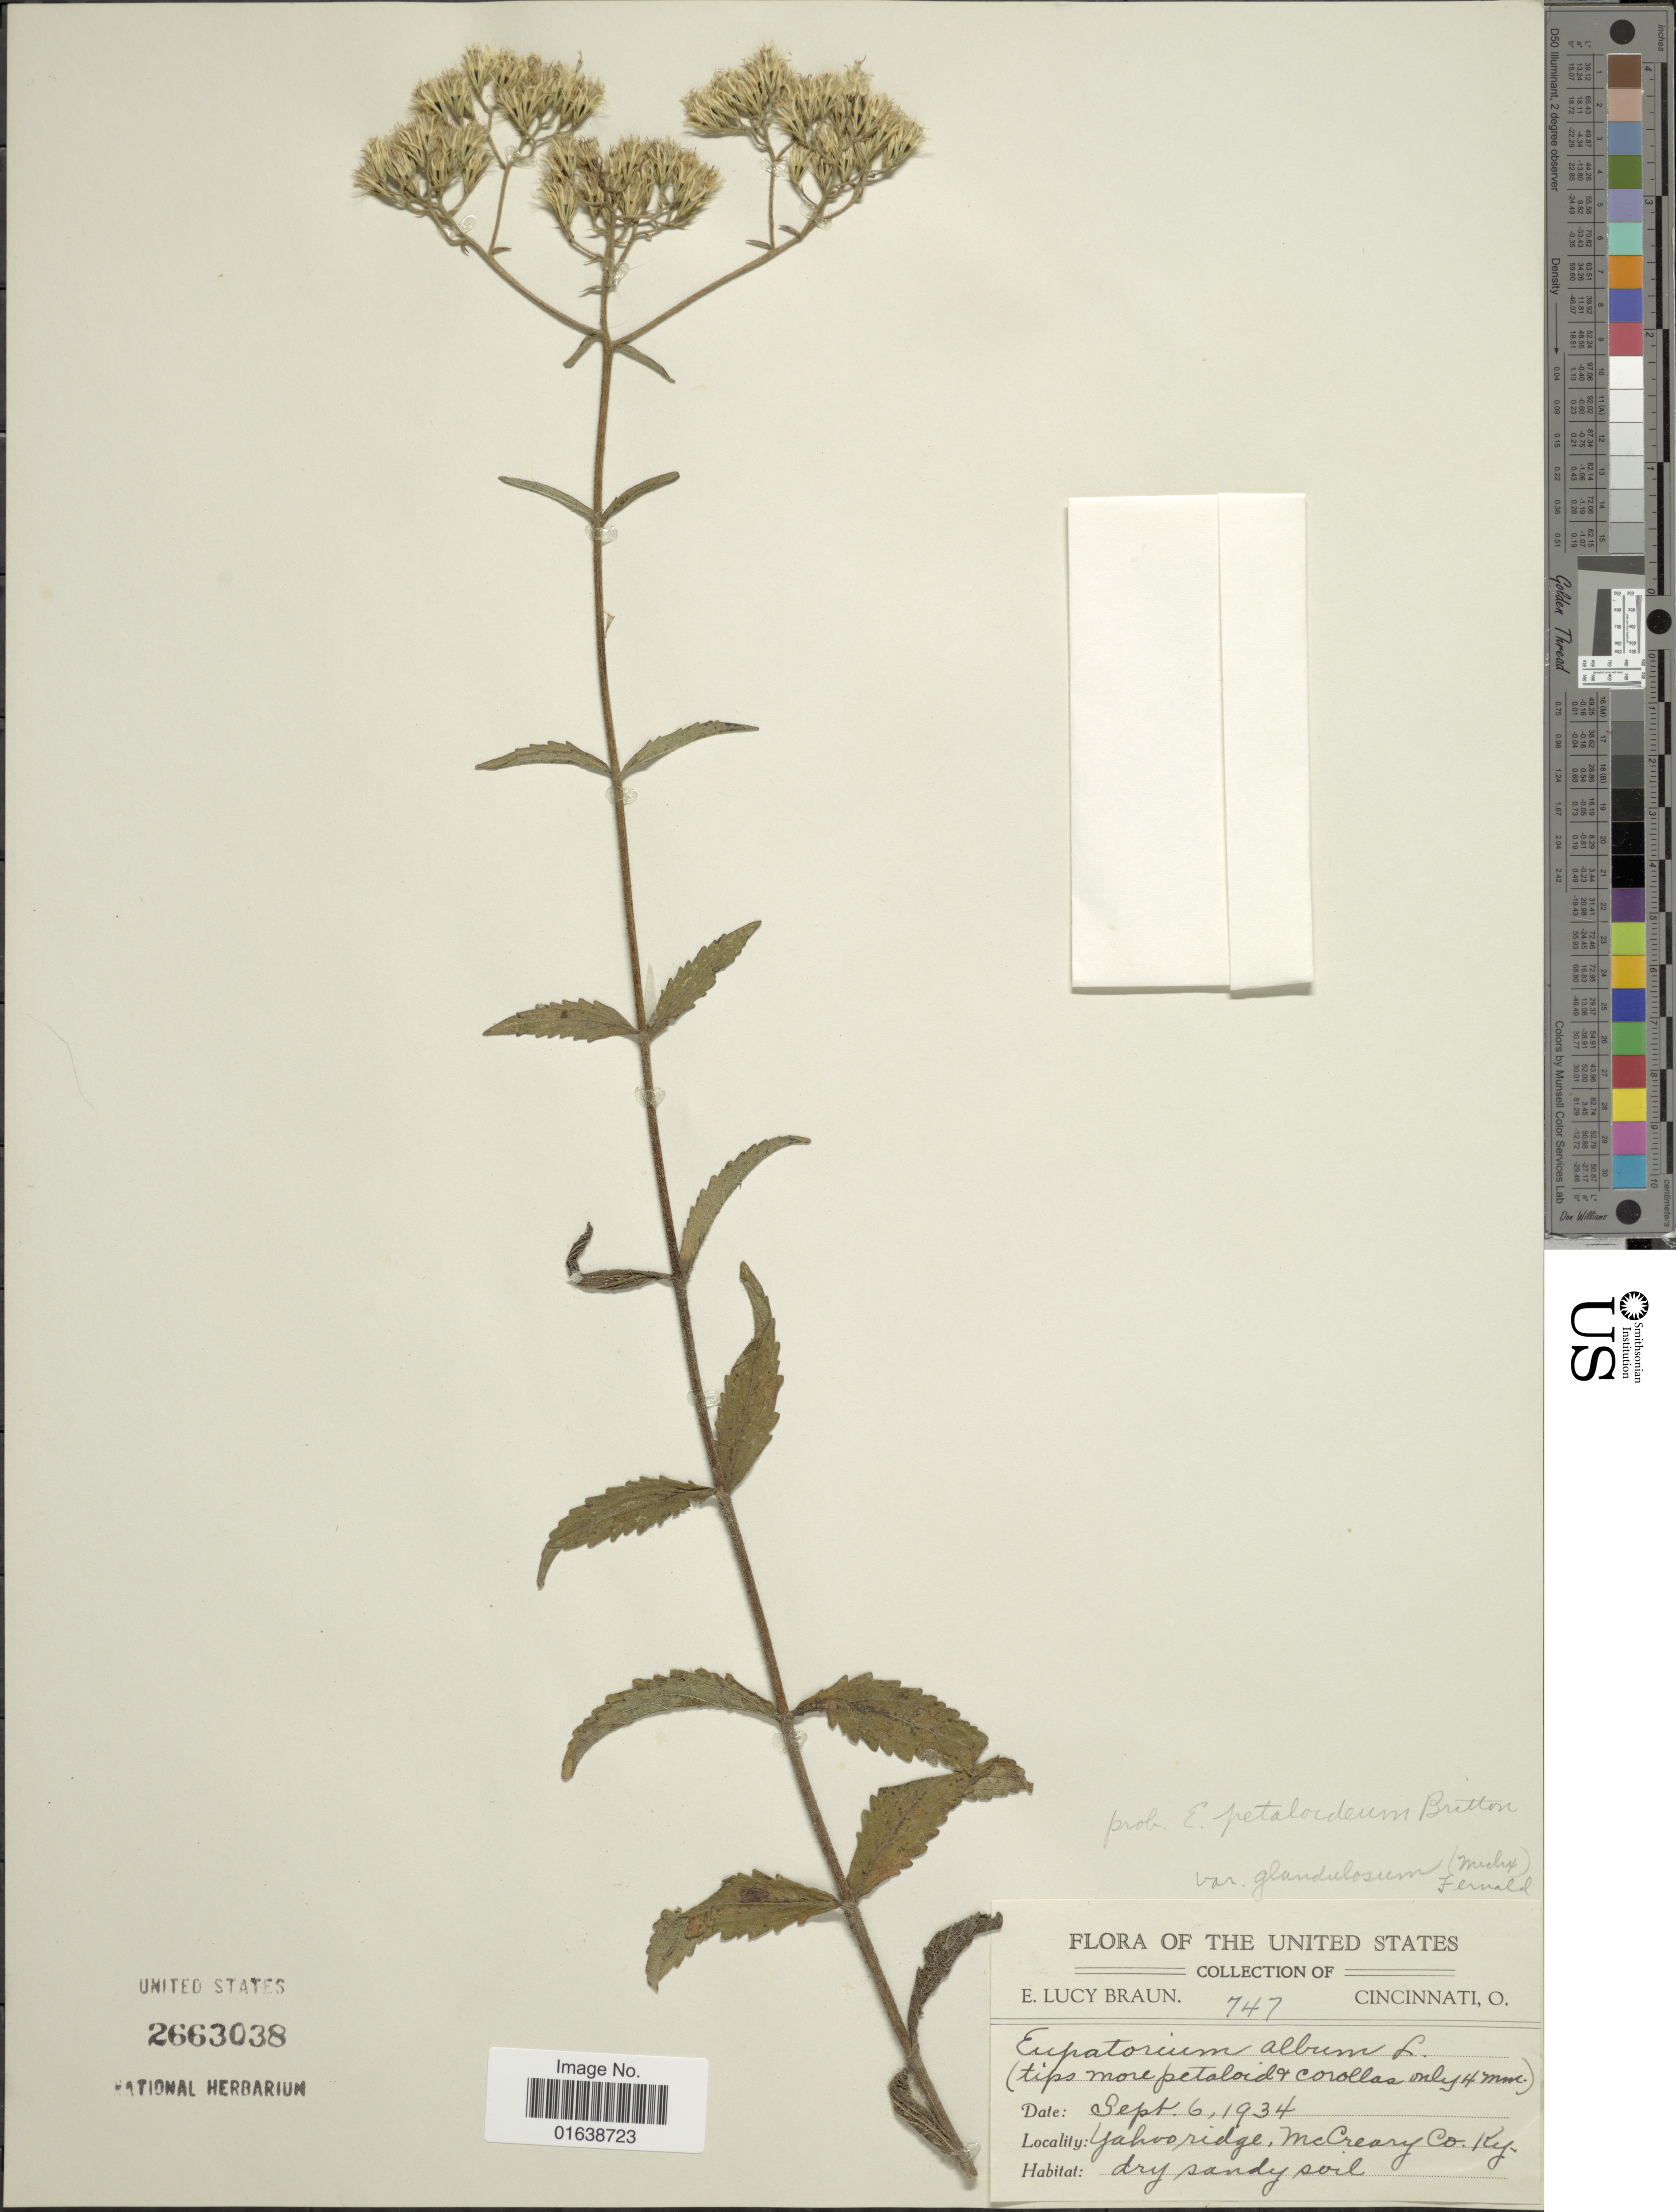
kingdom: Plantae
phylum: Tracheophyta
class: Magnoliopsida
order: Asterales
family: Asteraceae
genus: Eupatorium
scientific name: Eupatorium album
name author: L.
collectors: E. L. Braun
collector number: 747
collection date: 1934-09-06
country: United States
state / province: Kentucky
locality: Yahoo ridge, McCreary Co.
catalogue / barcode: US 2663038